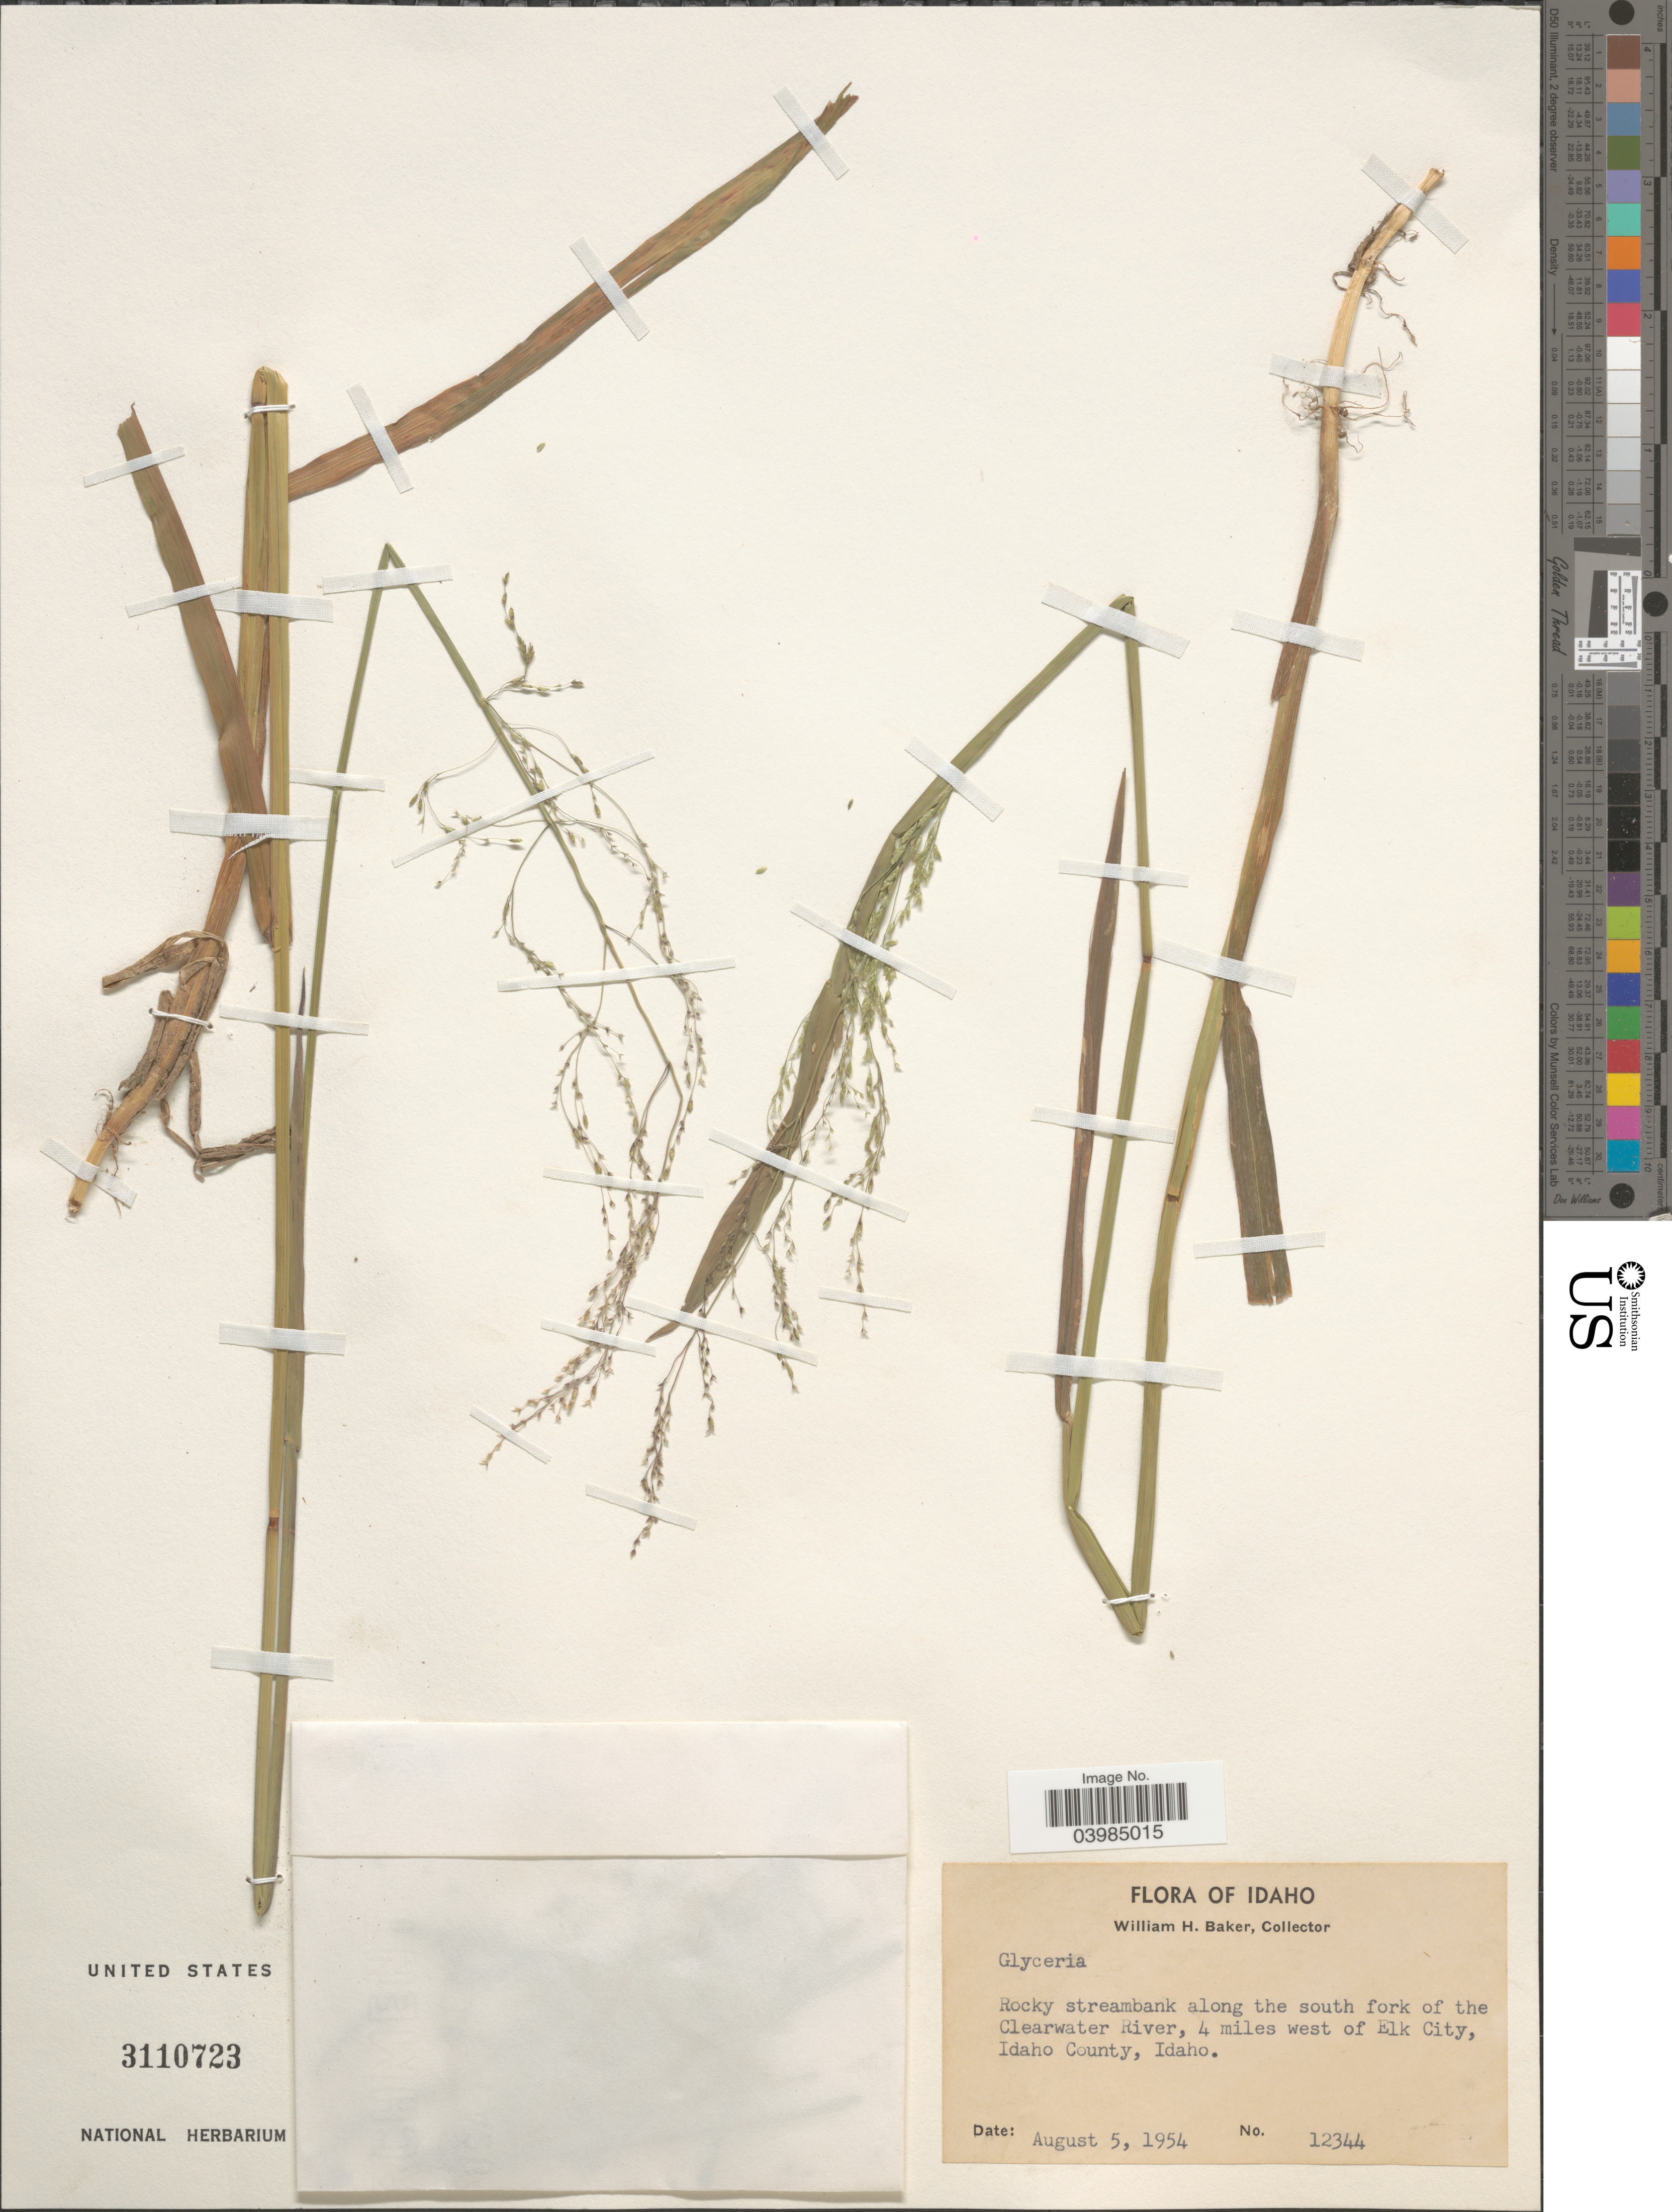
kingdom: Plantae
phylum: Tracheophyta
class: Liliopsida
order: Poales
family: Poaceae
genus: Glyceria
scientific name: Glyceria sp.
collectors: W. H. Baker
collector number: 12344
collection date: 1954-08-05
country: United States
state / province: Idaho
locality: Rocky streambank along the south fork of the Clearwater River, 4 miles west of Elk City, Idaho County.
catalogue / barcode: US 3110723